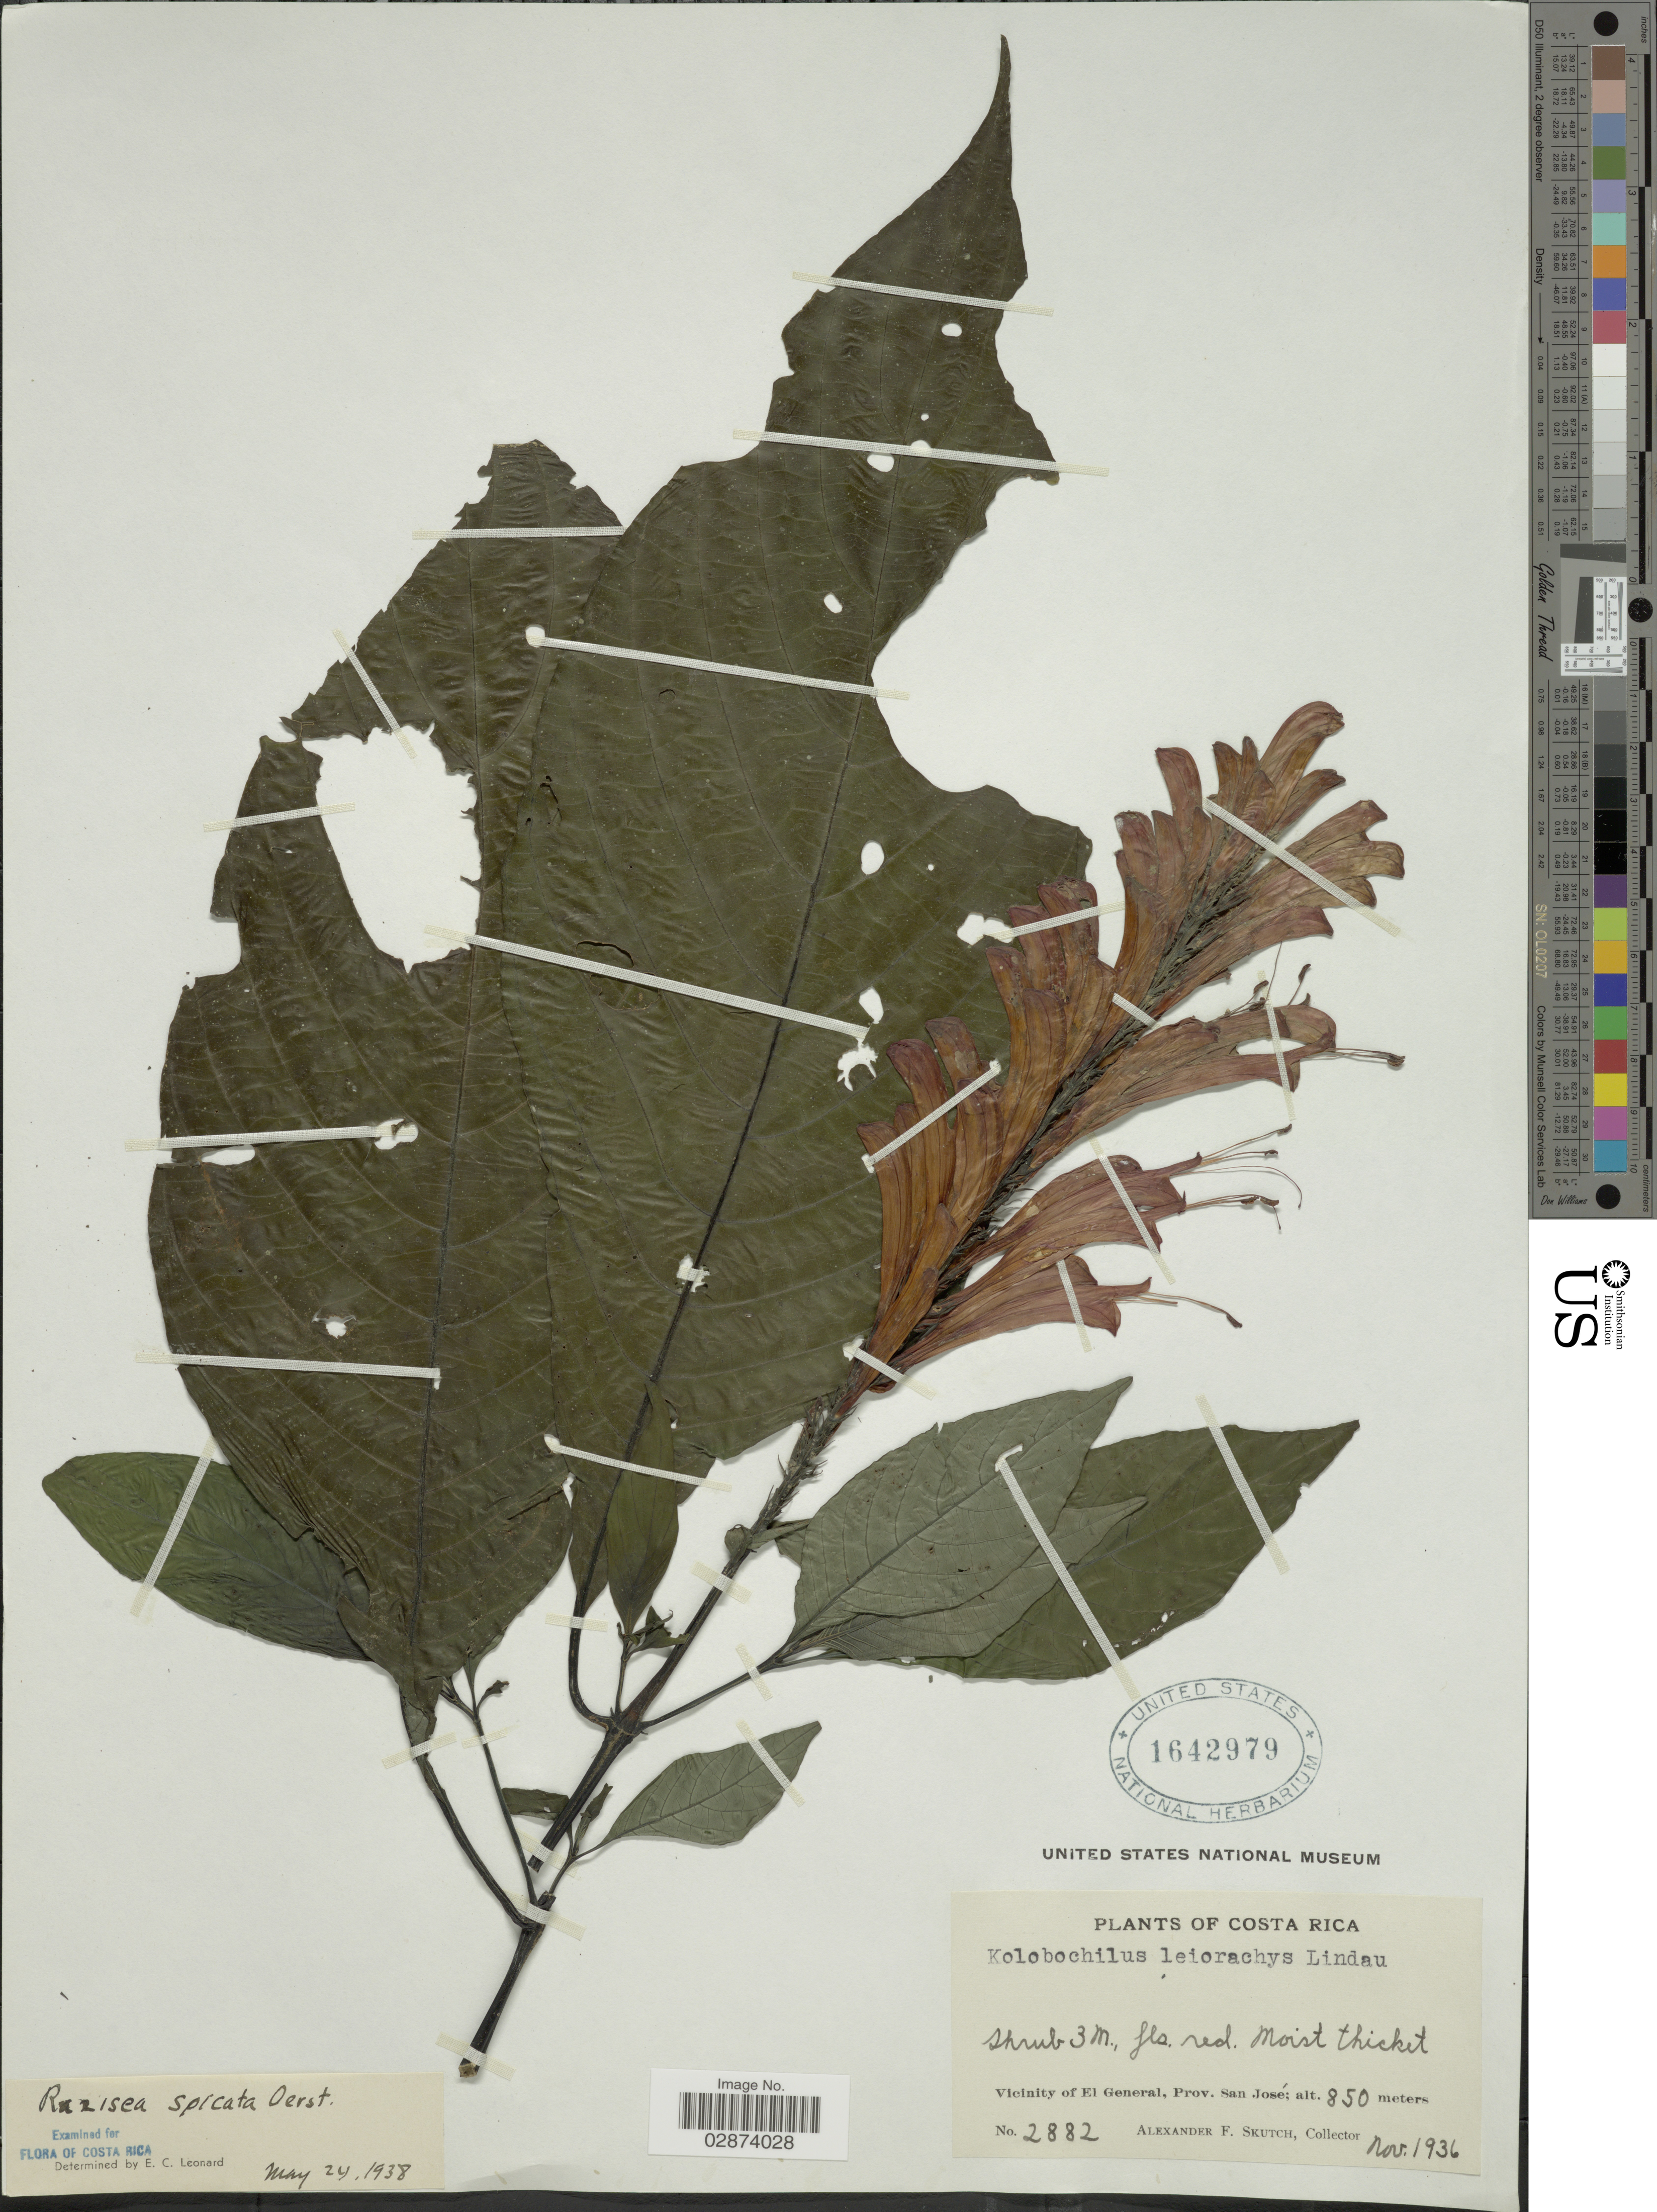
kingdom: Plantae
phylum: Tracheophyta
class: Magnoliopsida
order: Lamiales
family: Acanthaceae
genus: Razisea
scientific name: Razisea spicata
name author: Oerst.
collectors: A. F. Skutch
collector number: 2882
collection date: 1936-11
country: Costa Rica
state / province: San José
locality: Vicinity of El General, Prov. San José.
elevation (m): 850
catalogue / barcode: US 1642979